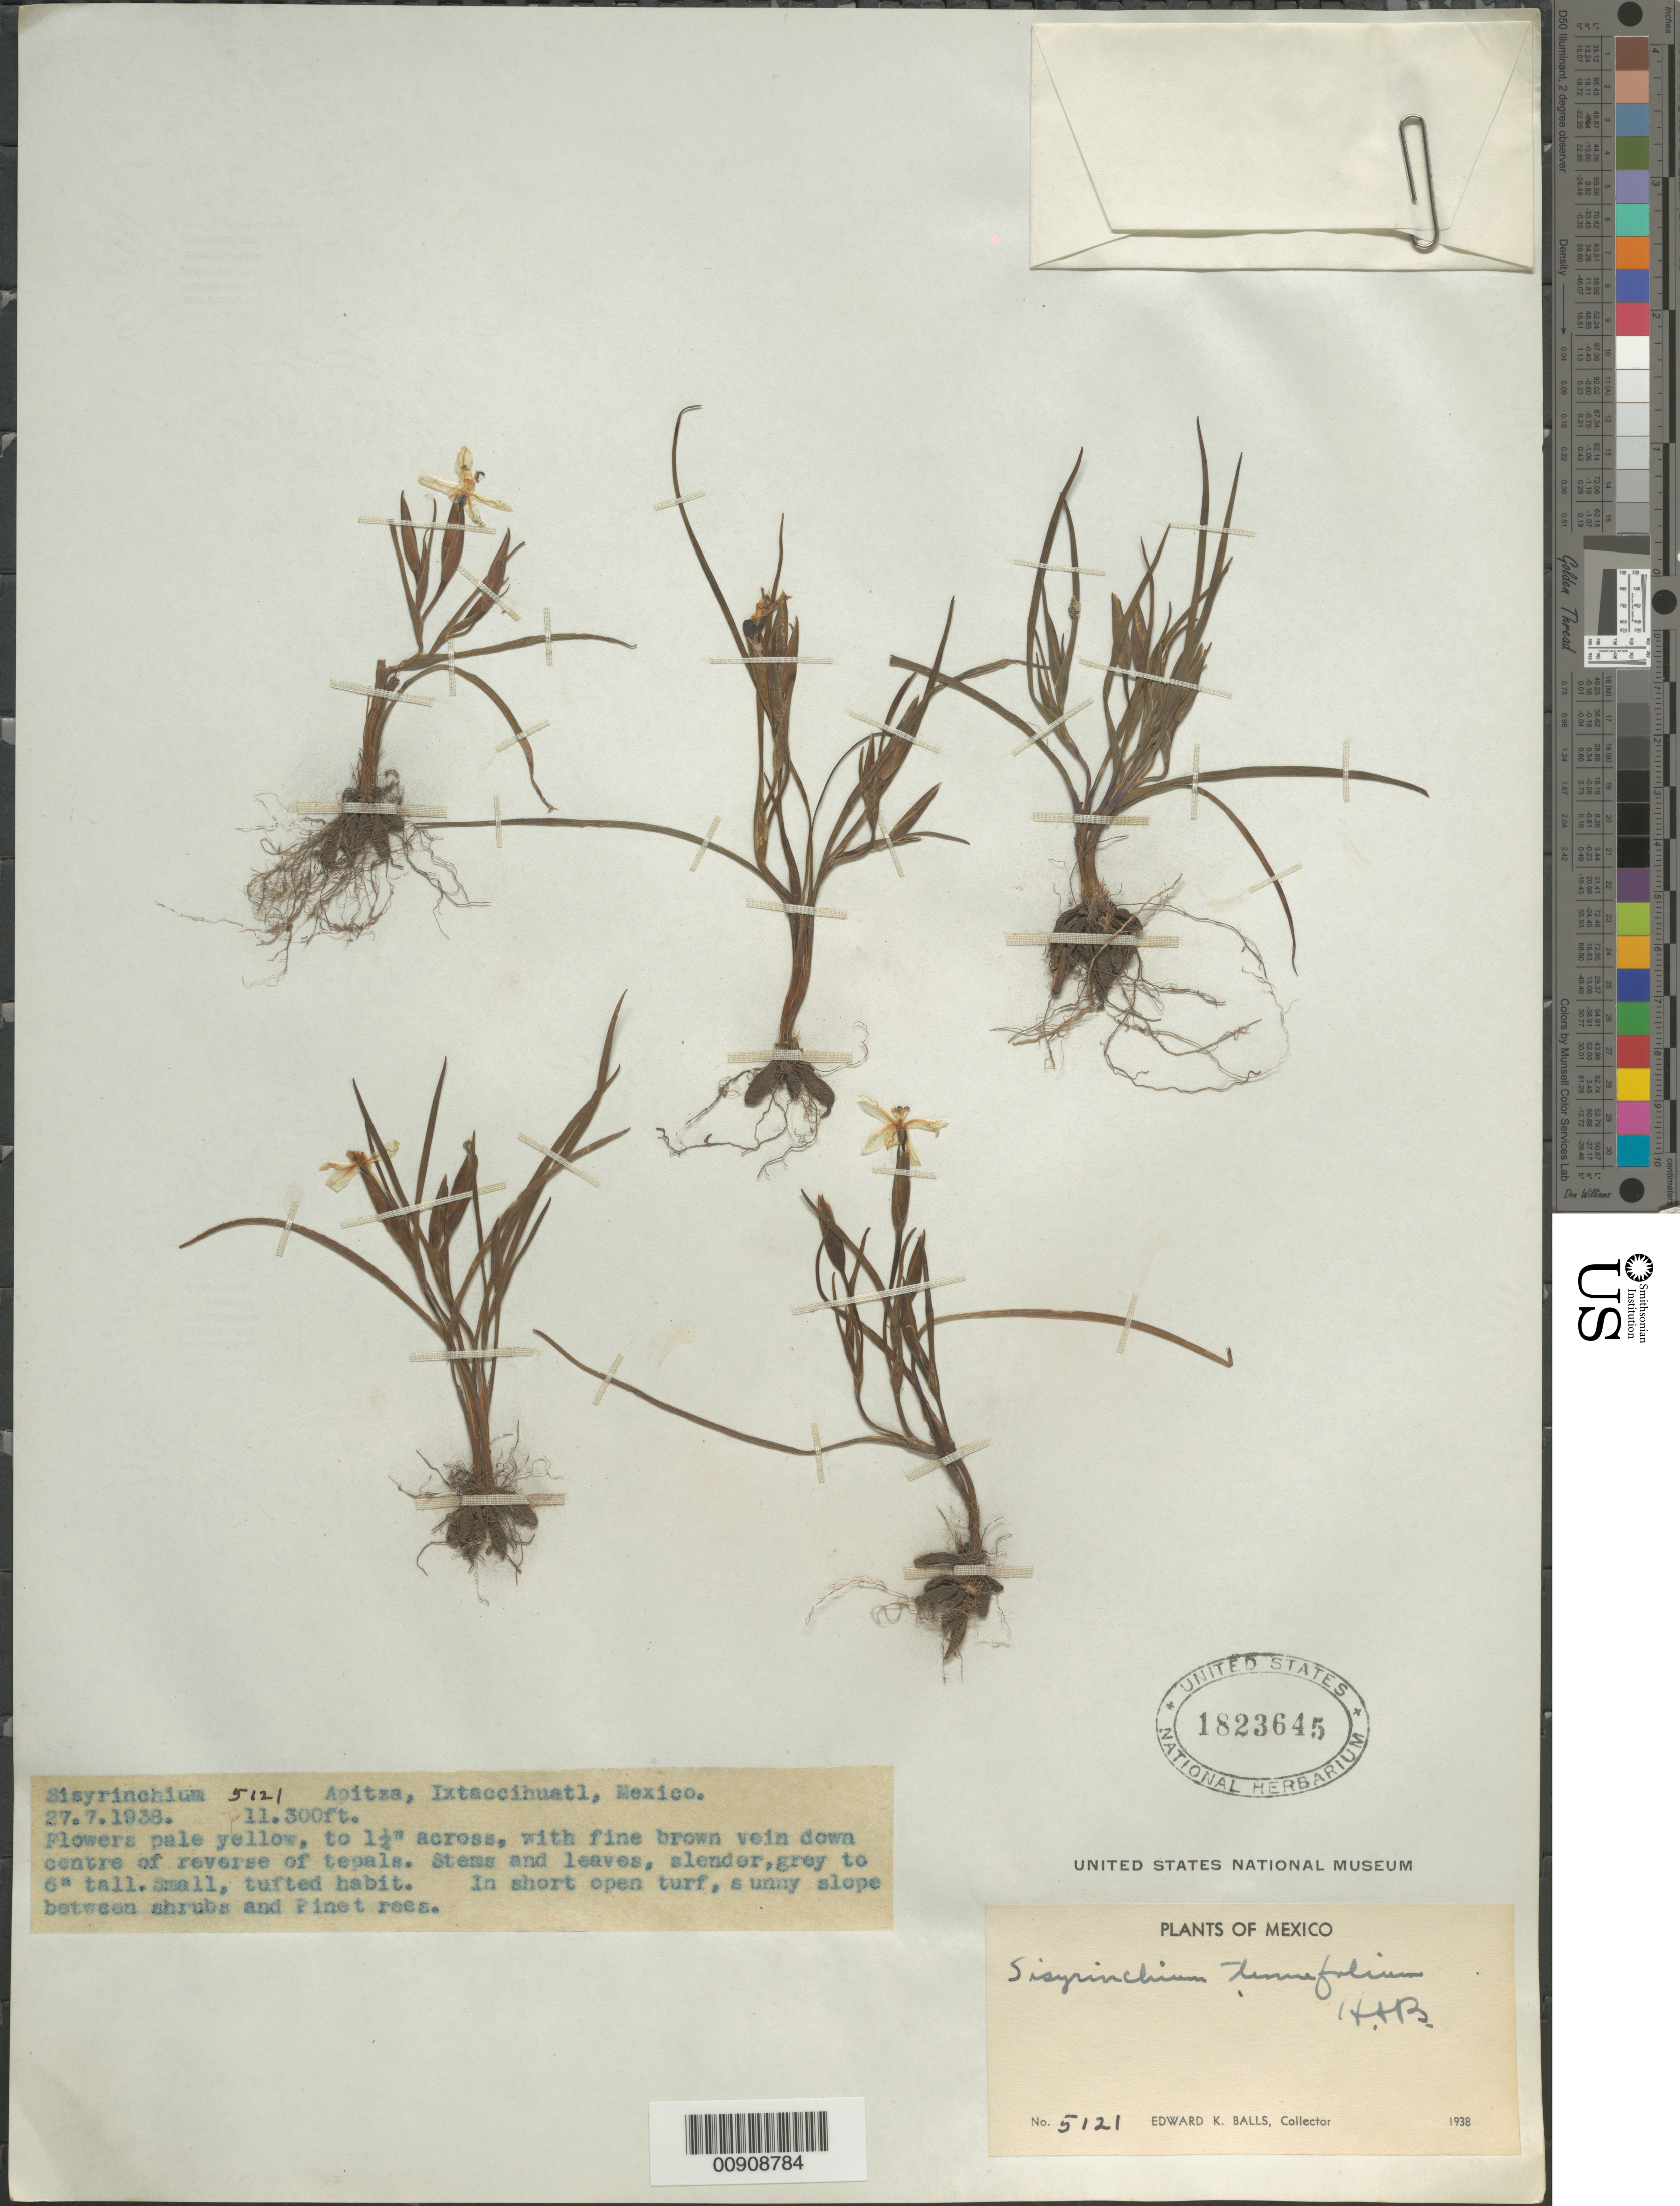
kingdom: Plantae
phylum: Tracheophyta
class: Liliopsida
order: Asparagales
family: Iridaceae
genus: Sisyrinchium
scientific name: Sisyrinchium tenuifolium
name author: Humb. & Bonpl. ex Willd.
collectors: E. K. Balls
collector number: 5121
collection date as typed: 27 Jul 1938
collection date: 1938-07-27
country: Mexico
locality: Apitza, Ixtaccihuatl, Mexico.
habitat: In short open turf, sunny slope between shrubs and Pine trees.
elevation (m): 3444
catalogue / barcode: US 1823645